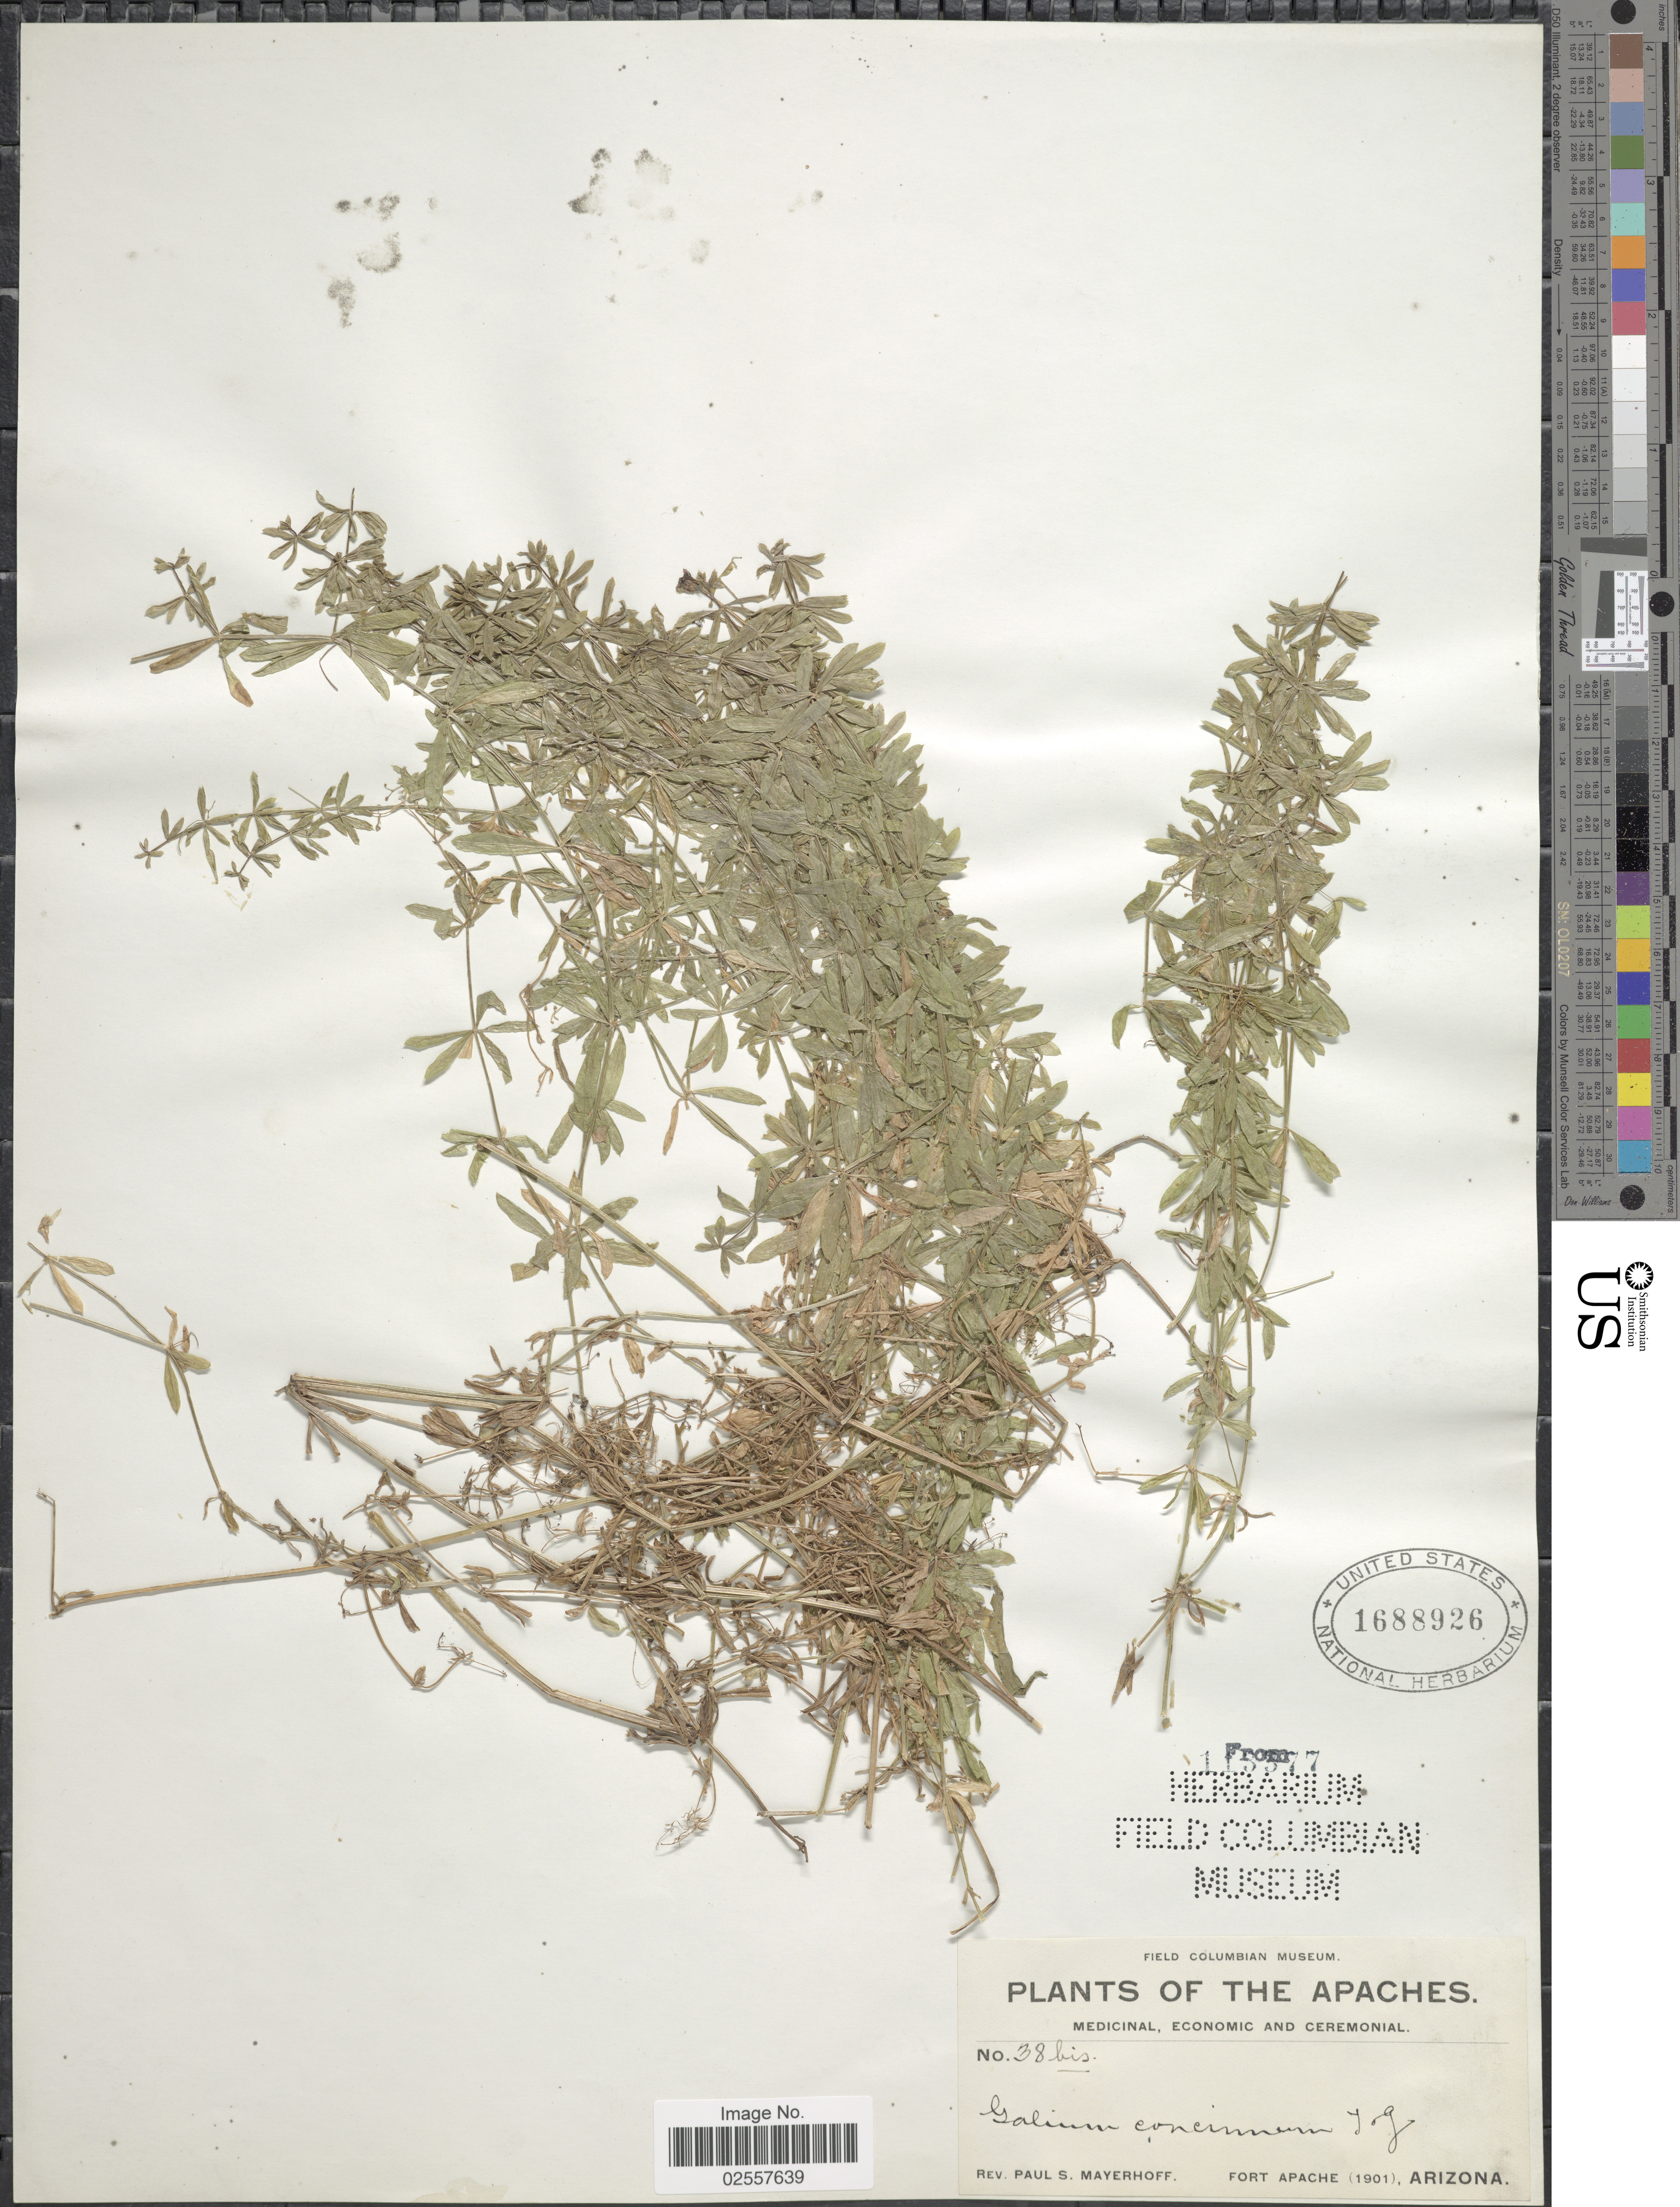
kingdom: Plantae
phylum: Tracheophyta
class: Magnoliopsida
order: Gentianales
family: Rubiaceae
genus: Galium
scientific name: Galium concinnum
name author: Torr. & A. Gray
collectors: P. Mayerhoff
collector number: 38bis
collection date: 1901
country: United States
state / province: Arizona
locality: The Apaches. Fort Apache.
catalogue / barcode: US 1688926